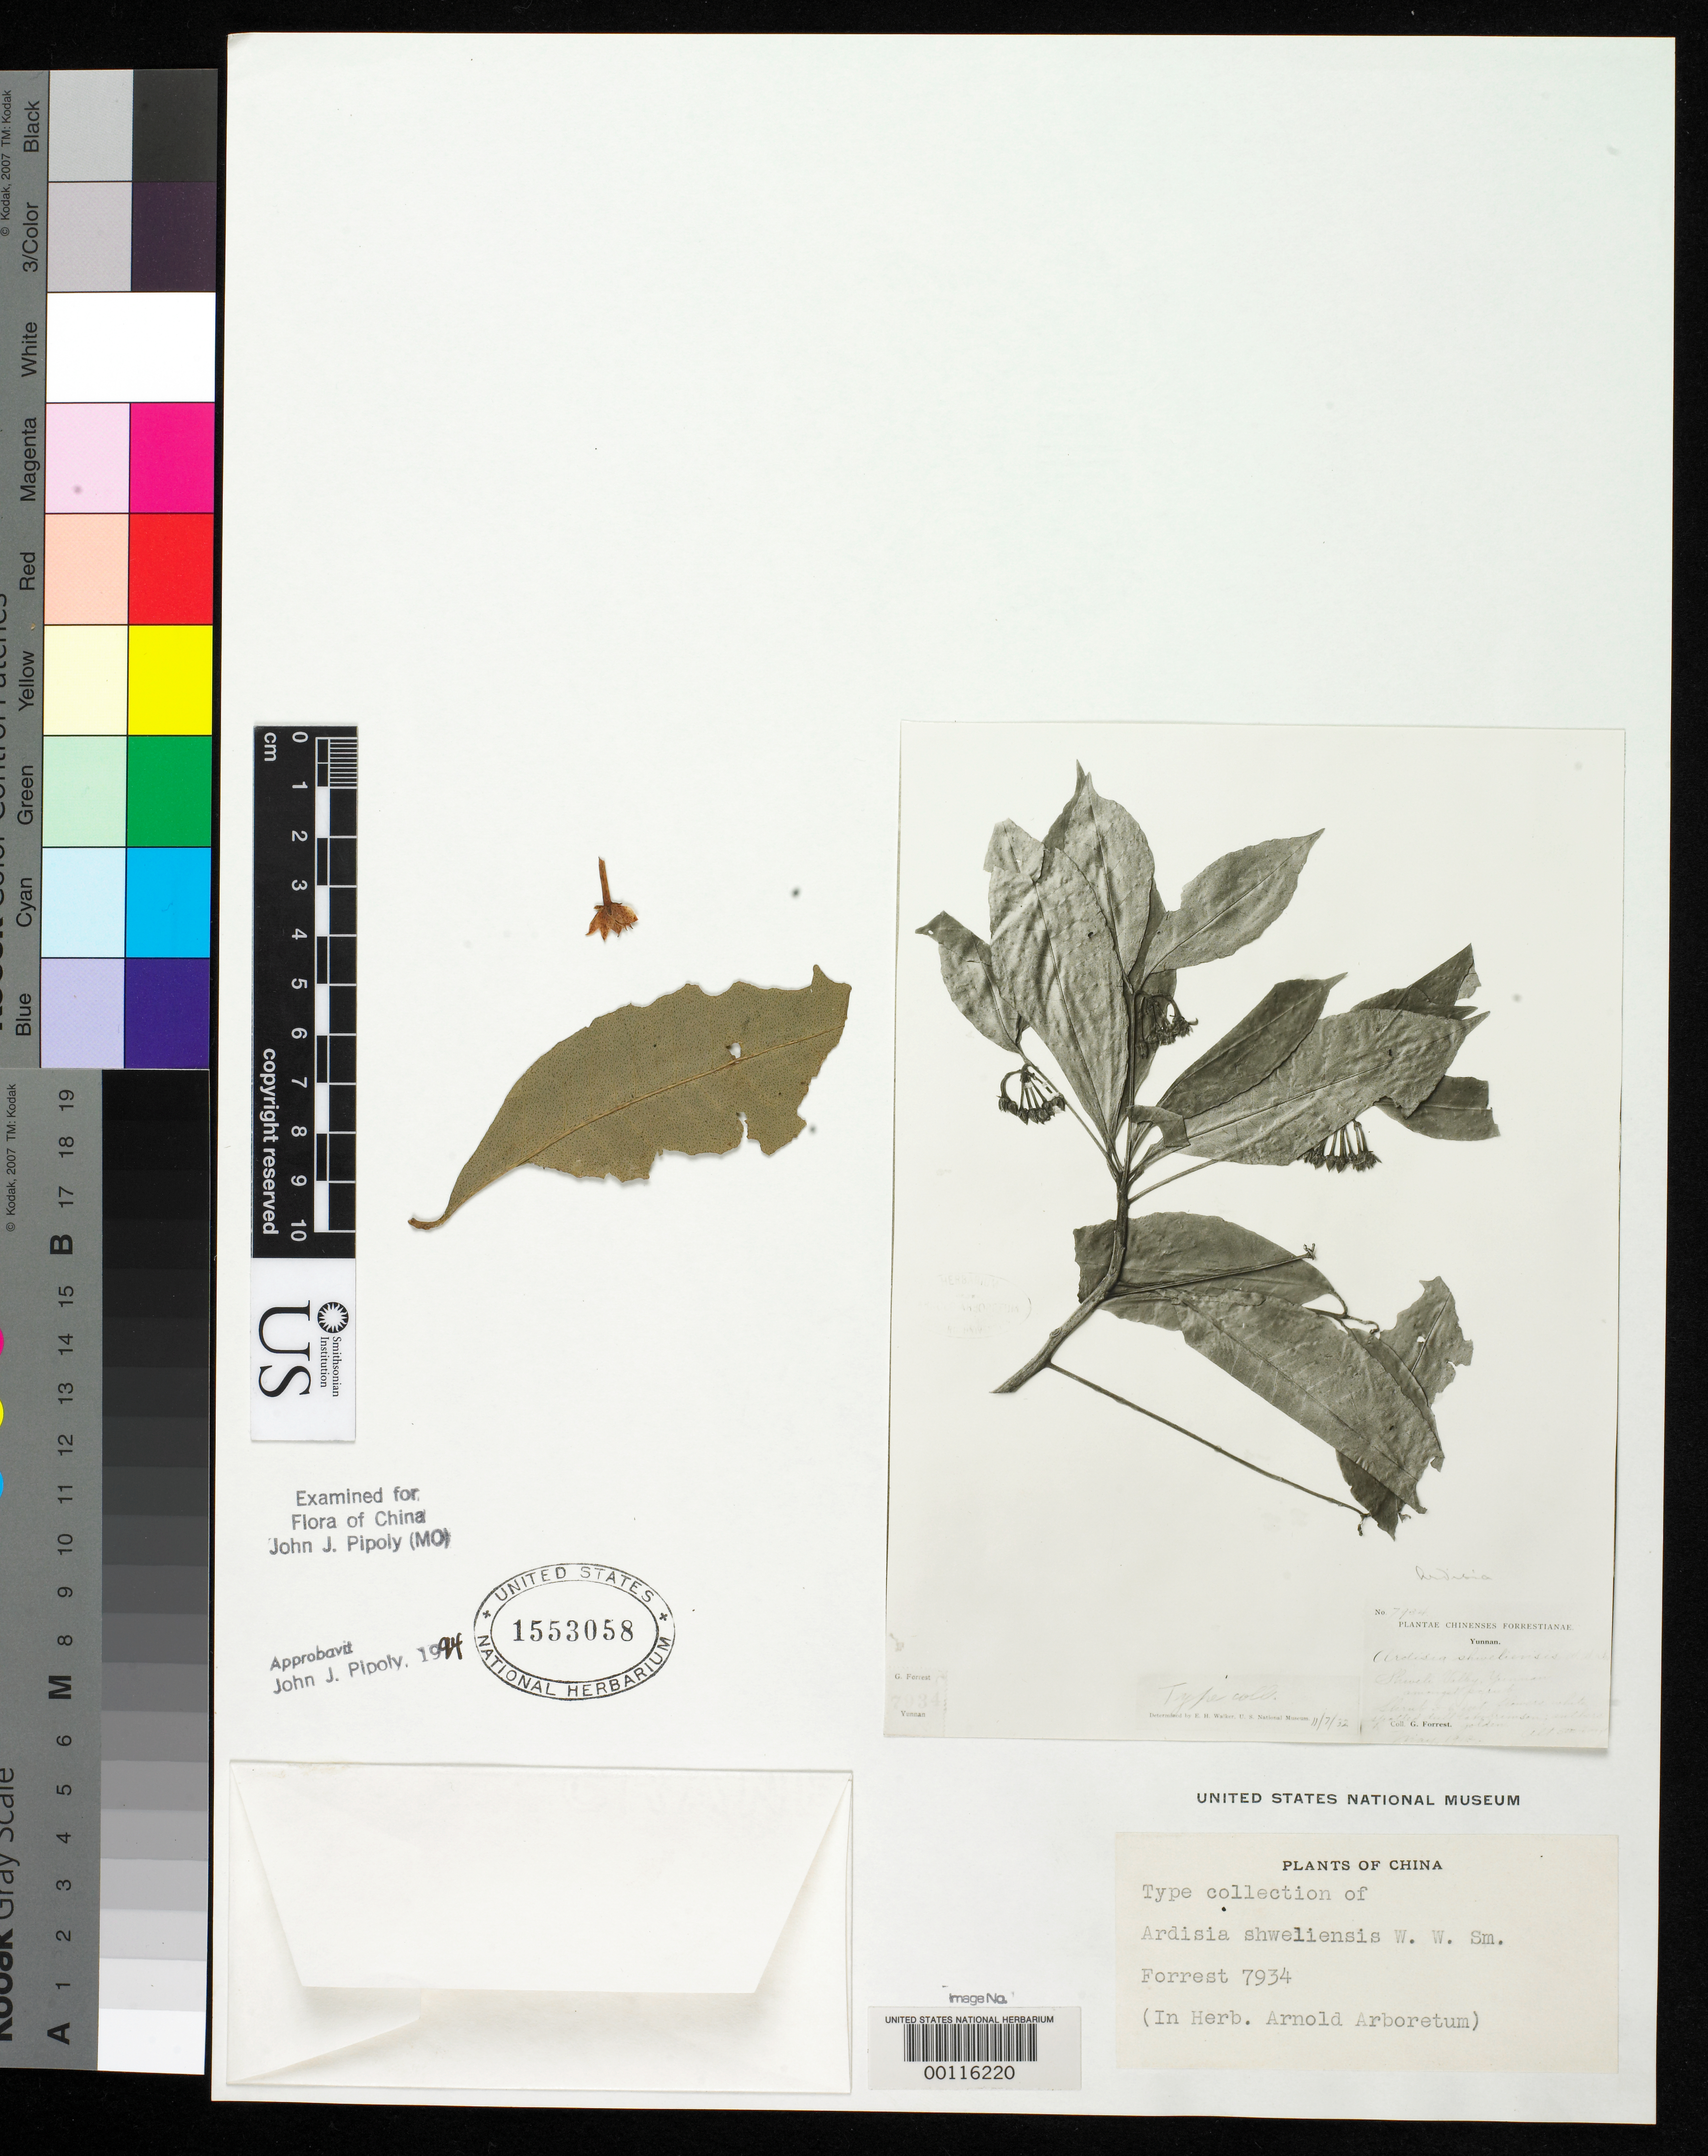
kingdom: Plantae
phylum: Tracheophyta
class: Magnoliopsida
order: Ericales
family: Primulaceae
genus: Ardisia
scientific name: Ardisia shweliensis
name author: W.W. Sm.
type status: Type Fragment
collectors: G. Forrest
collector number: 7934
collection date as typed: May 1912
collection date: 1912-05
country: China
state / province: Yunnan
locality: Shiveli Valley.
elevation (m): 1524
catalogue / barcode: US 1553058